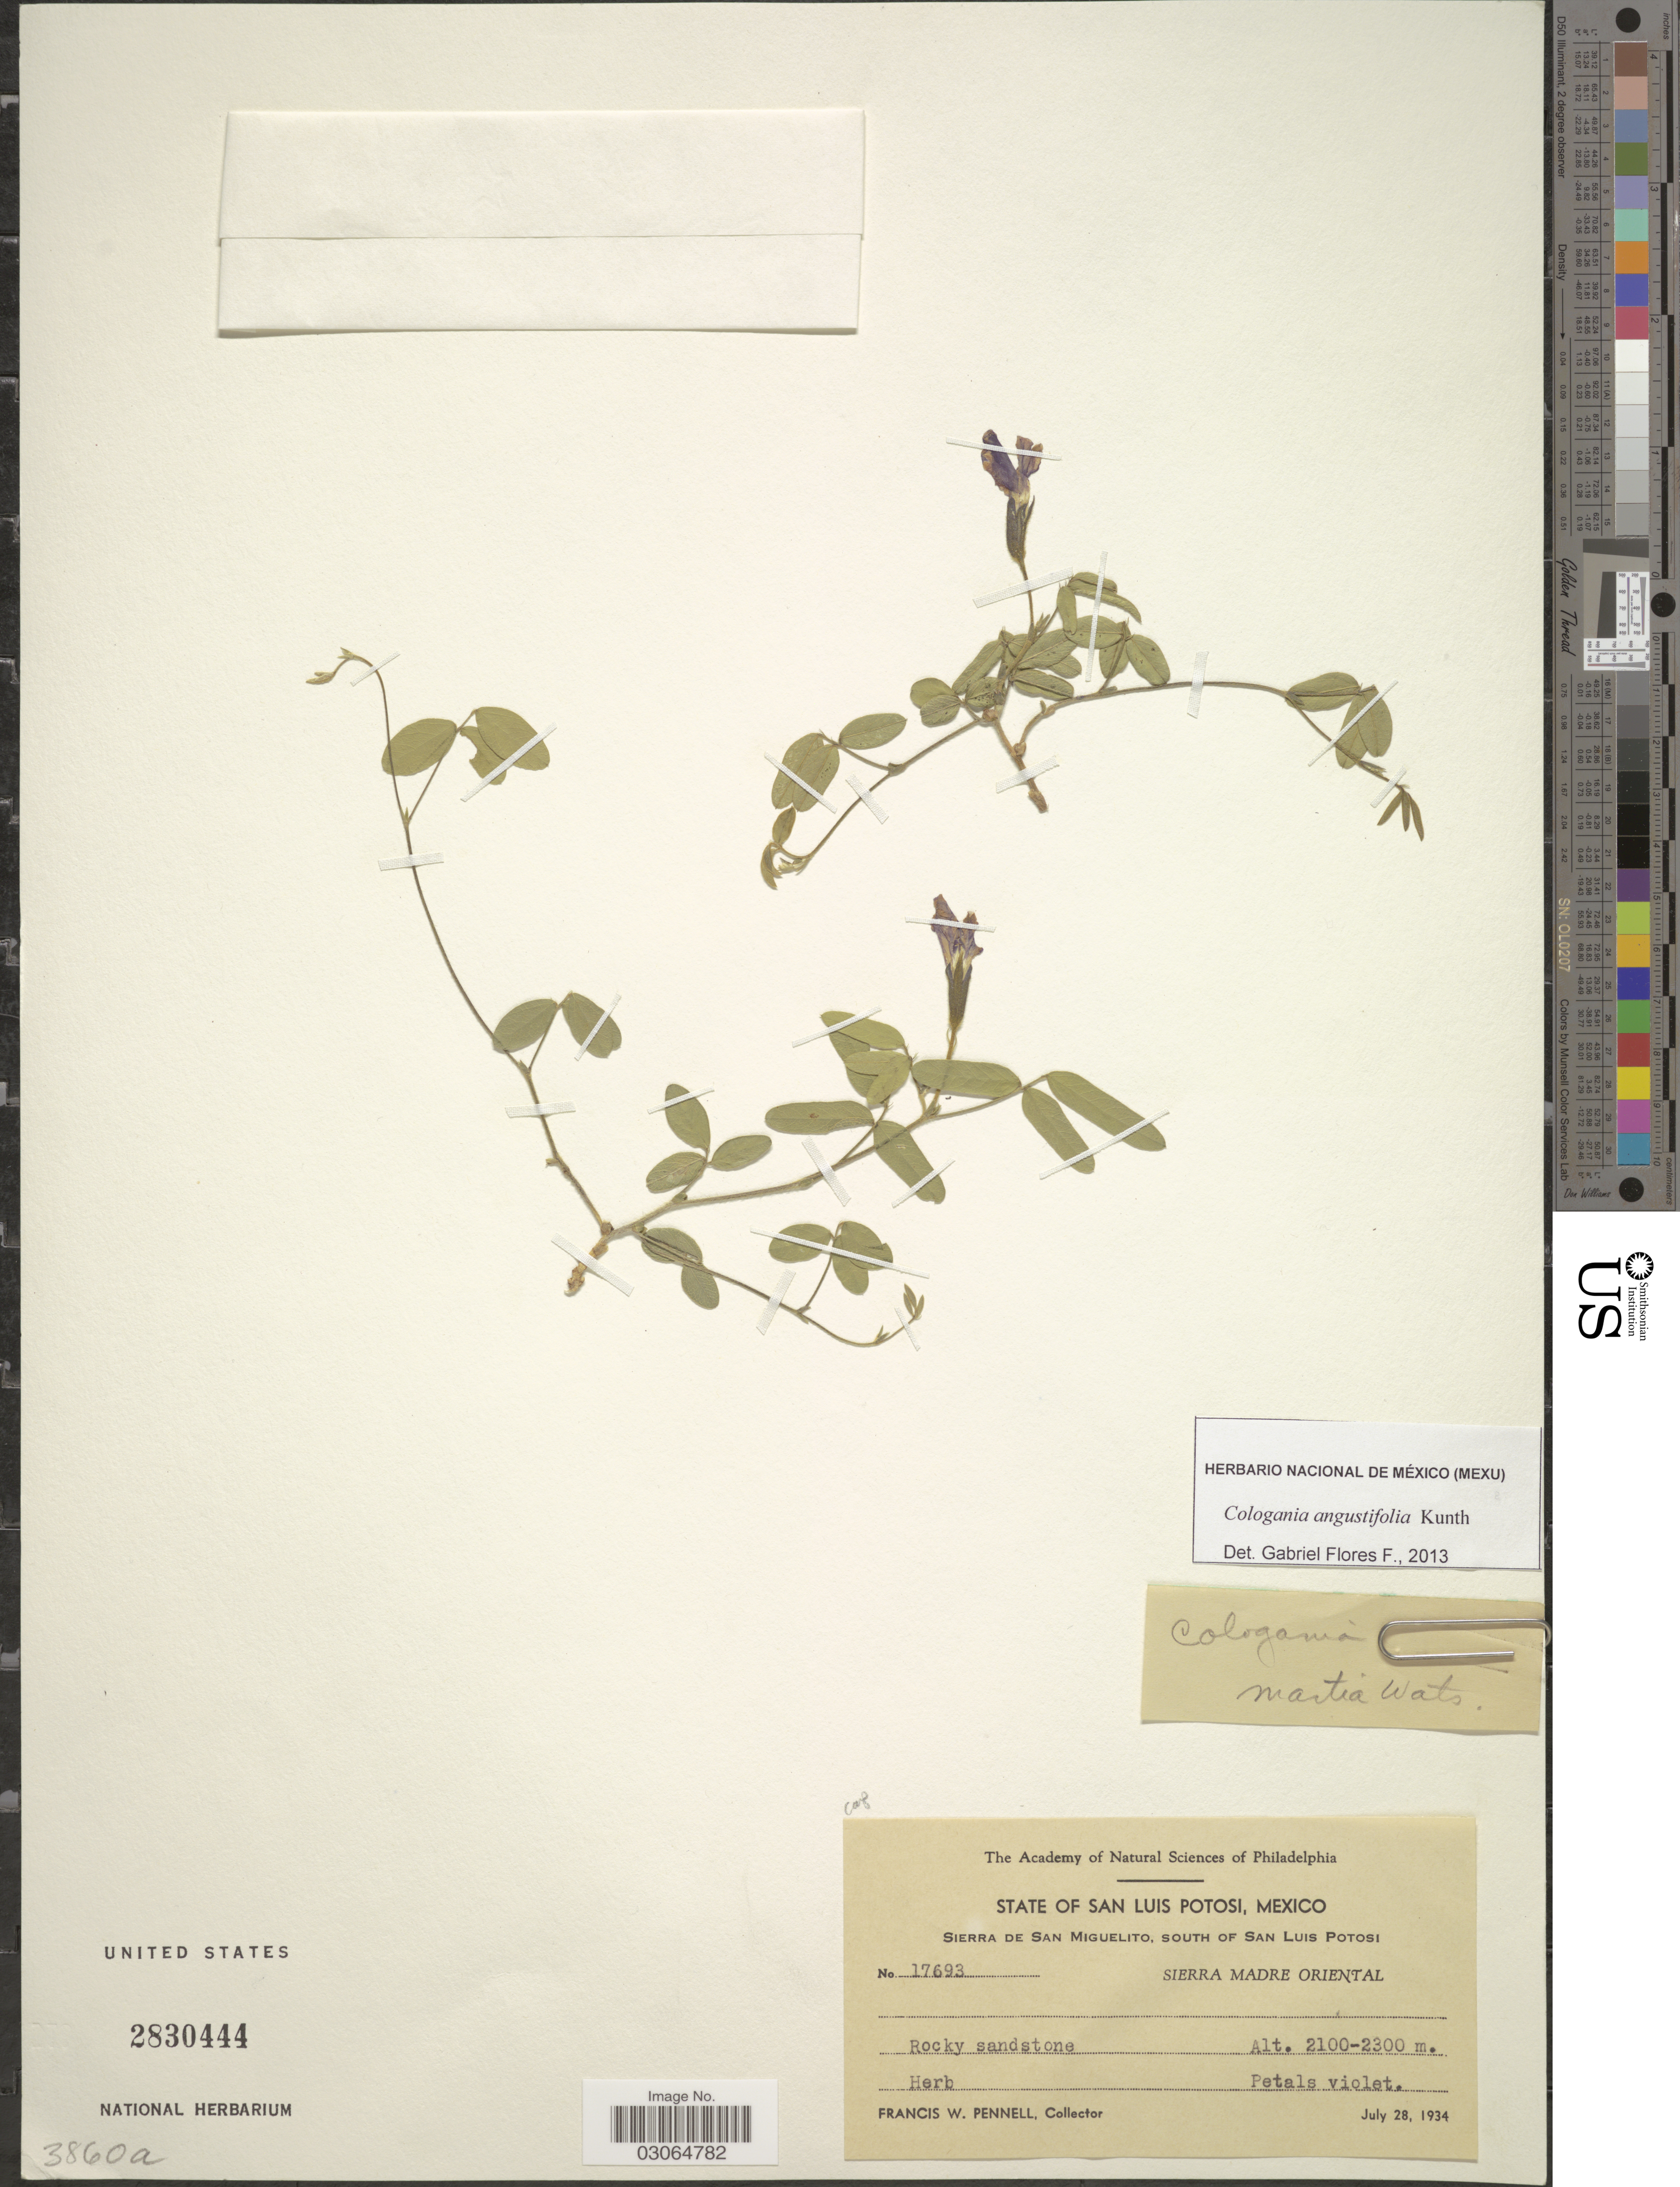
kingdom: Plantae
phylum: Tracheophyta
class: Magnoliopsida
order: Fabales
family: Fabaceae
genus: Cologania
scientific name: Cologania angustifolia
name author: Kunth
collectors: F. W. Pennell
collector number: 17693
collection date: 1934-07-28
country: Mexico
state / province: San Luis Potosí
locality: Sierra de San Miguelito, South of San Luis Potosi. Sierra Madre Oriental.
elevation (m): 2100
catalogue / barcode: US 2830444